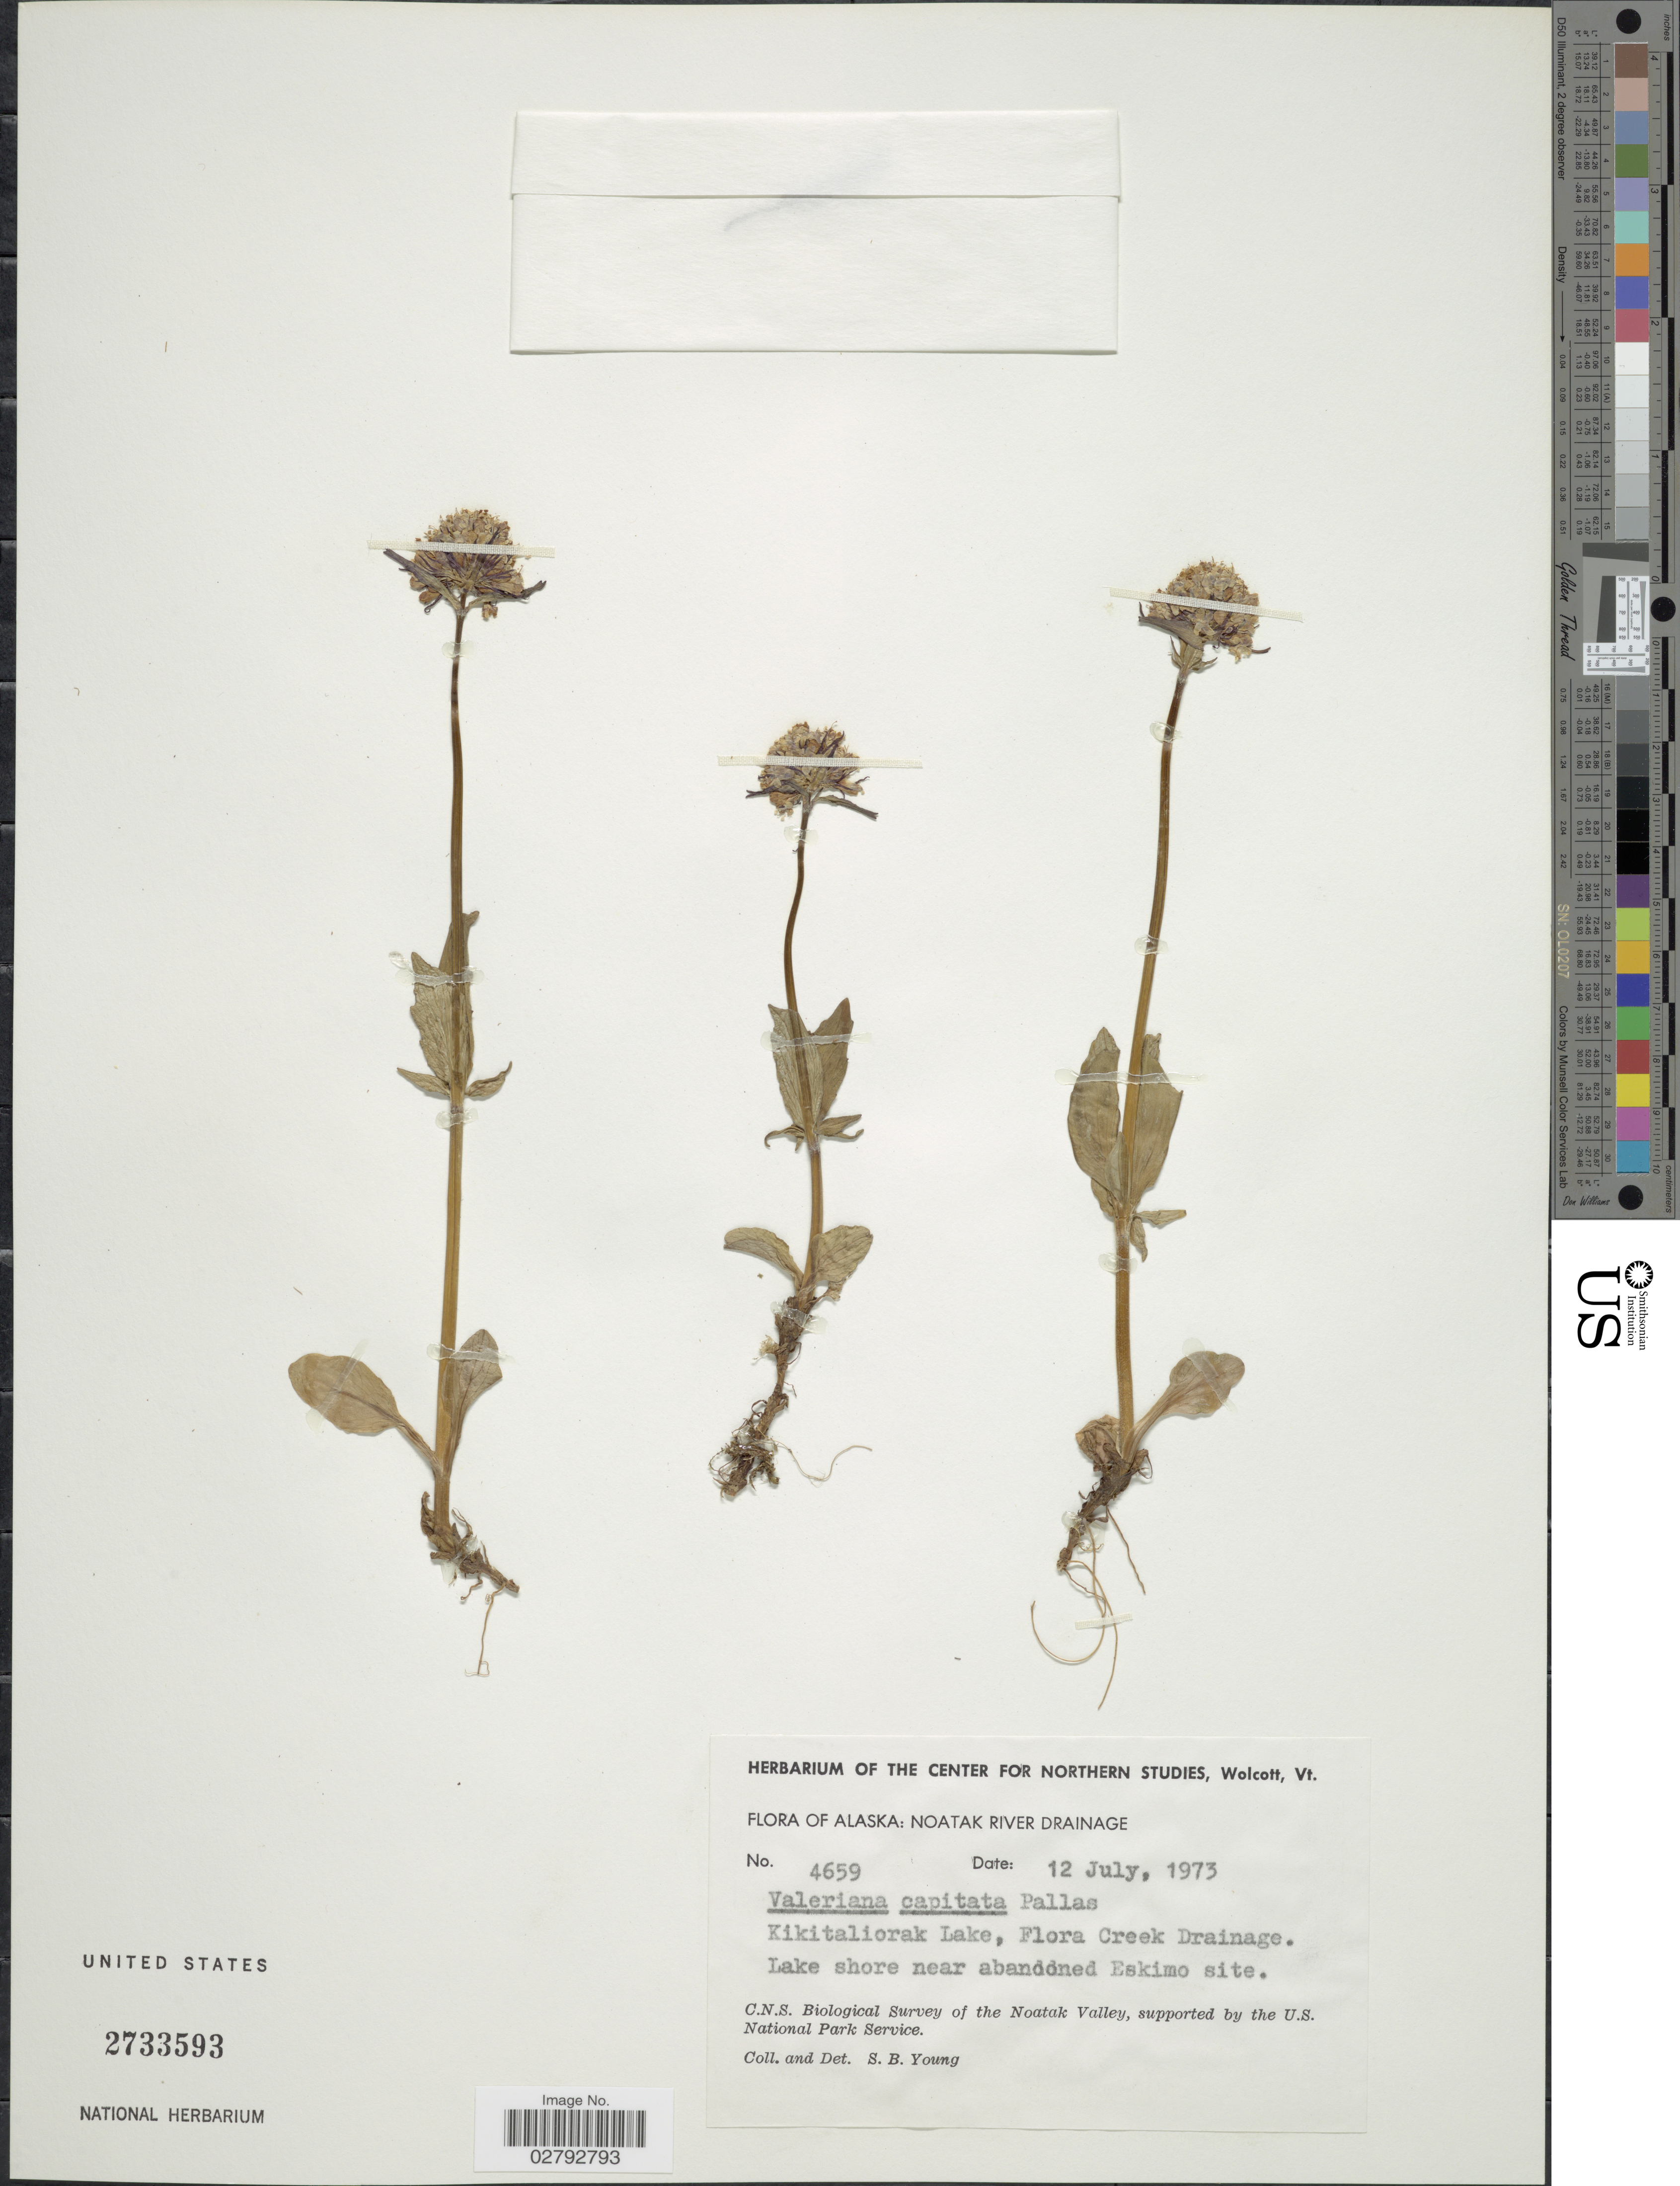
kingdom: Plantae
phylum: Tracheophyta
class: Magnoliopsida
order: Dipsacales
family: Caprifoliaceae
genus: Valeriana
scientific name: Valeriana capitata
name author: Link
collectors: S. Young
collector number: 4659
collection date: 1973-07-12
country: United States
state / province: Alaska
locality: Noatak River Drainage. Kikitaliorak Lake, Flora Creek Drainage. Lake shore near abandoned Eskimo site.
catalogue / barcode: US 2733593